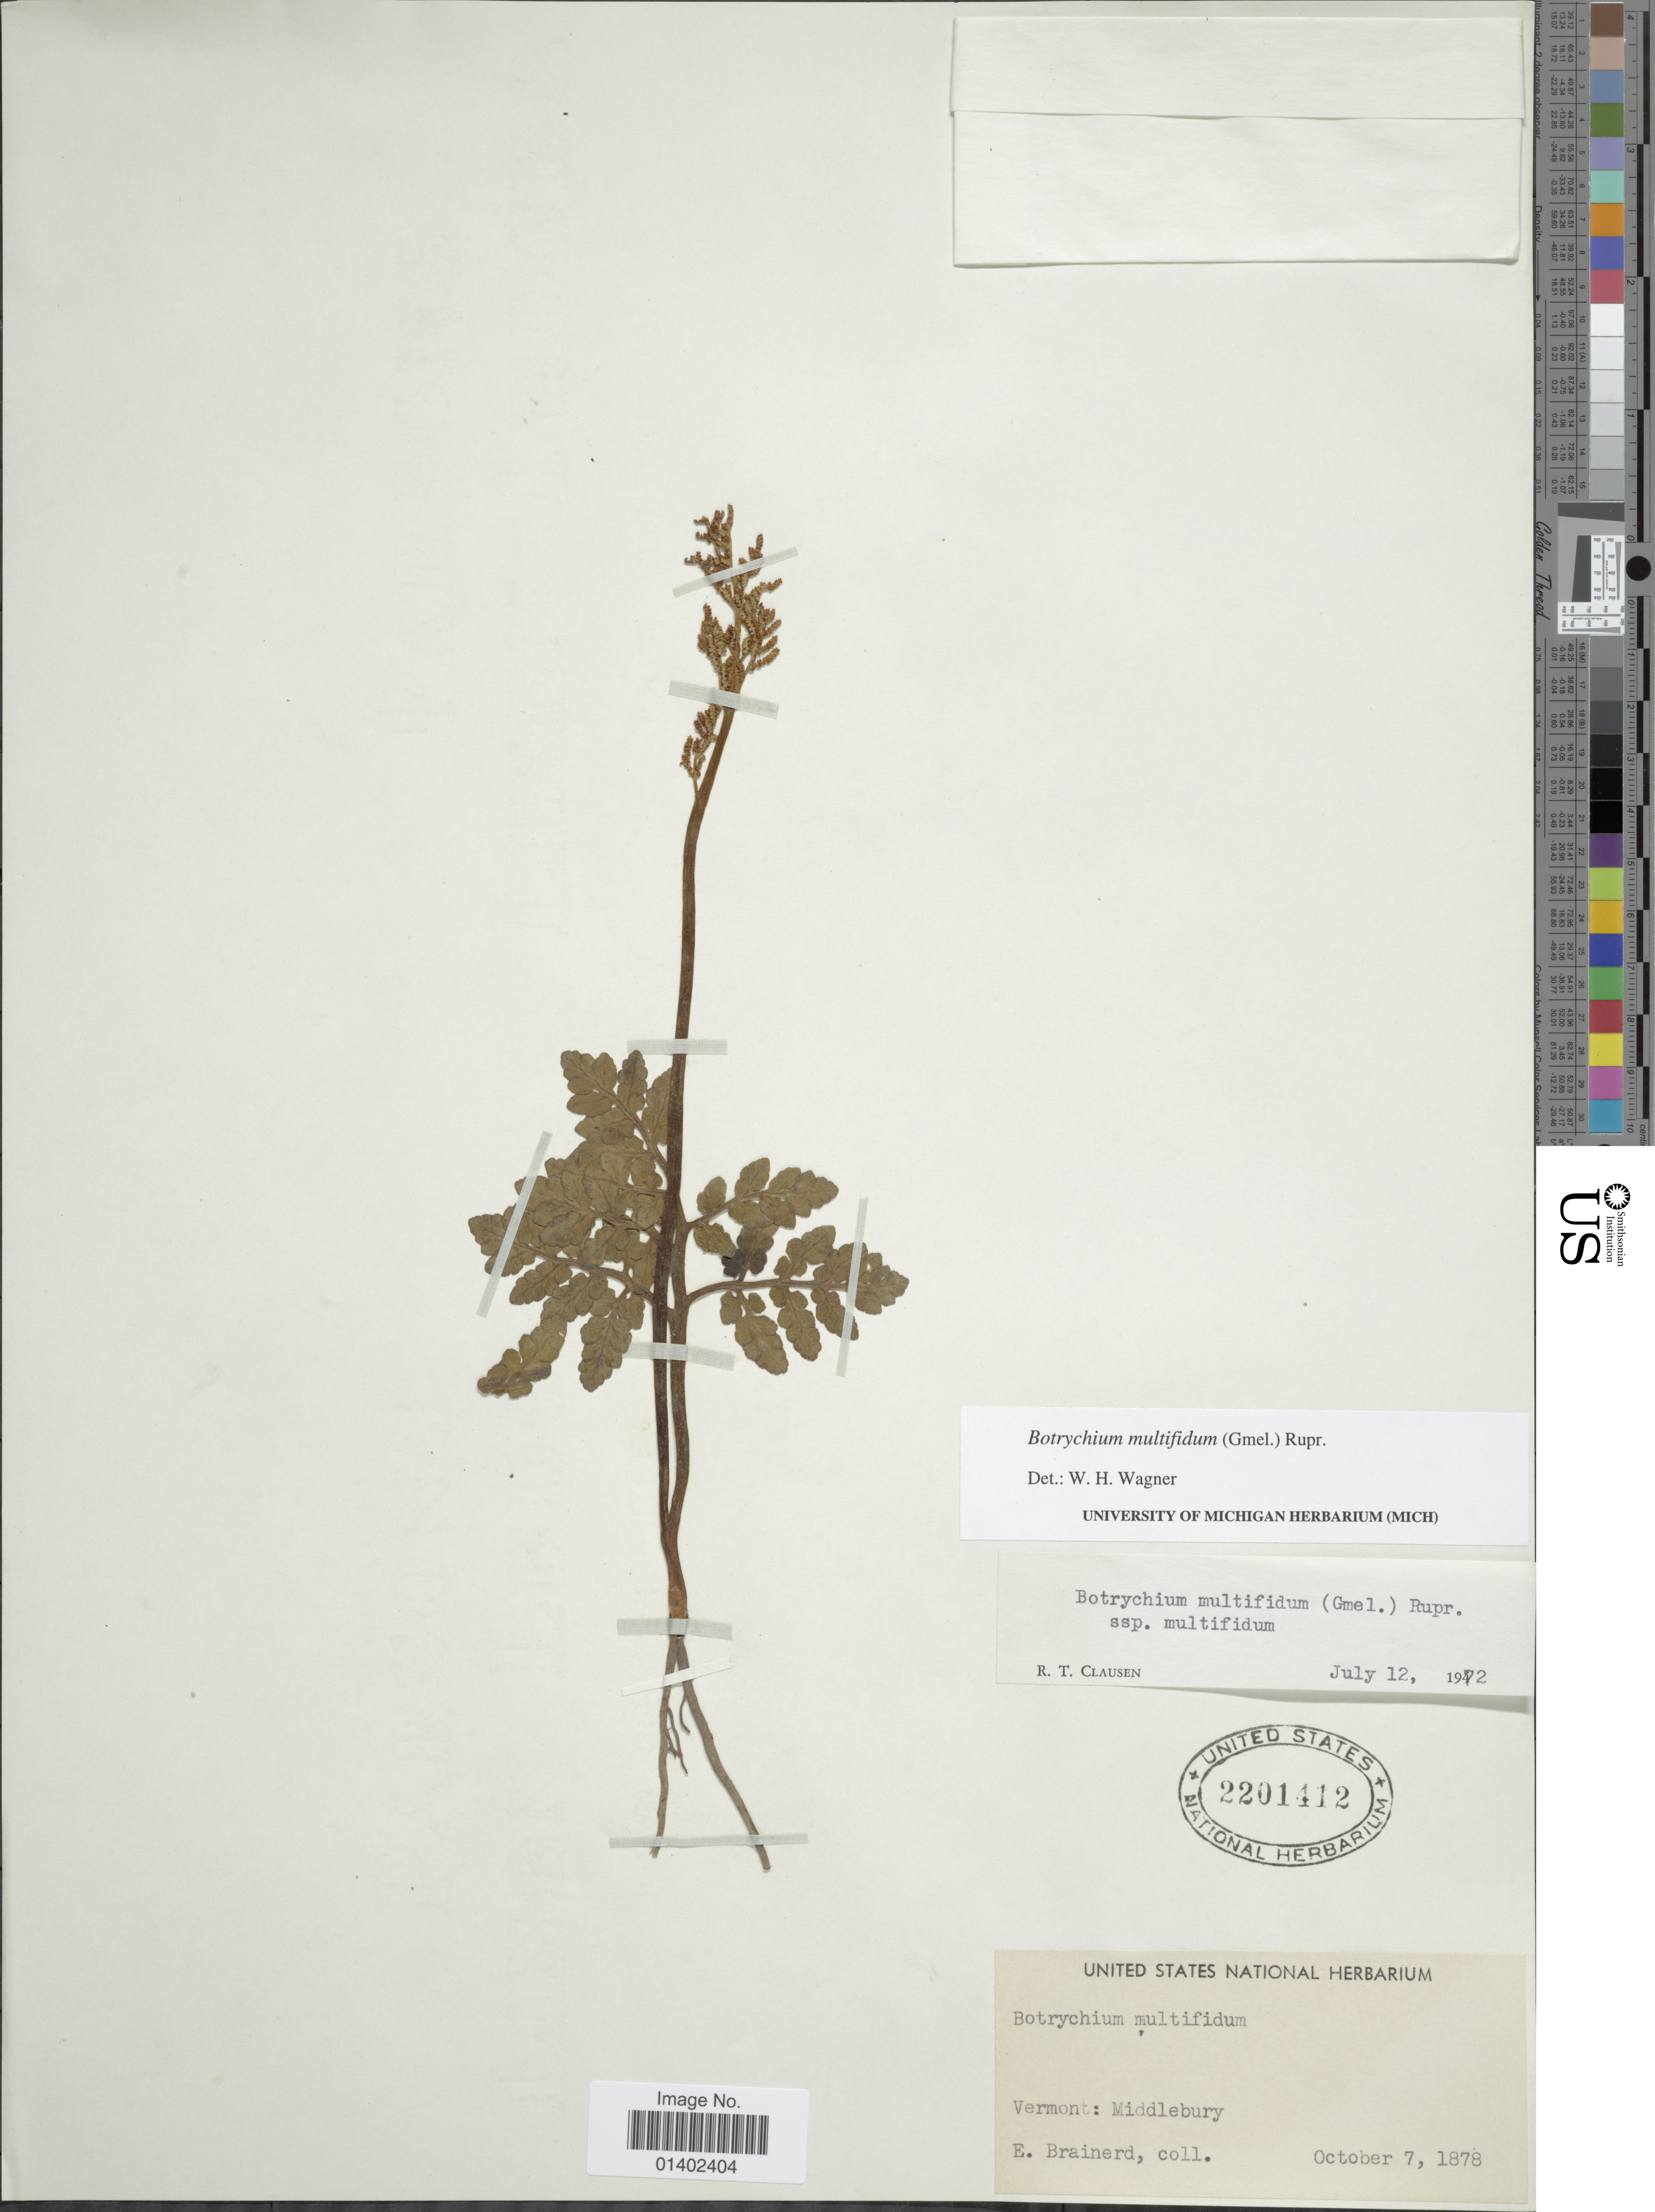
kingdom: Plantae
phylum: Tracheophyta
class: Polypodiopsida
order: Ophioglossales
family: Ophioglossaceae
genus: Botrychium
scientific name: Botrychium multifidum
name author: (J.F. Gmel.) Rupr.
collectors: E. Brainerd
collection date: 1878-10-07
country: United States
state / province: Vermont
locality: Middlebury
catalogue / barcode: US 2201412